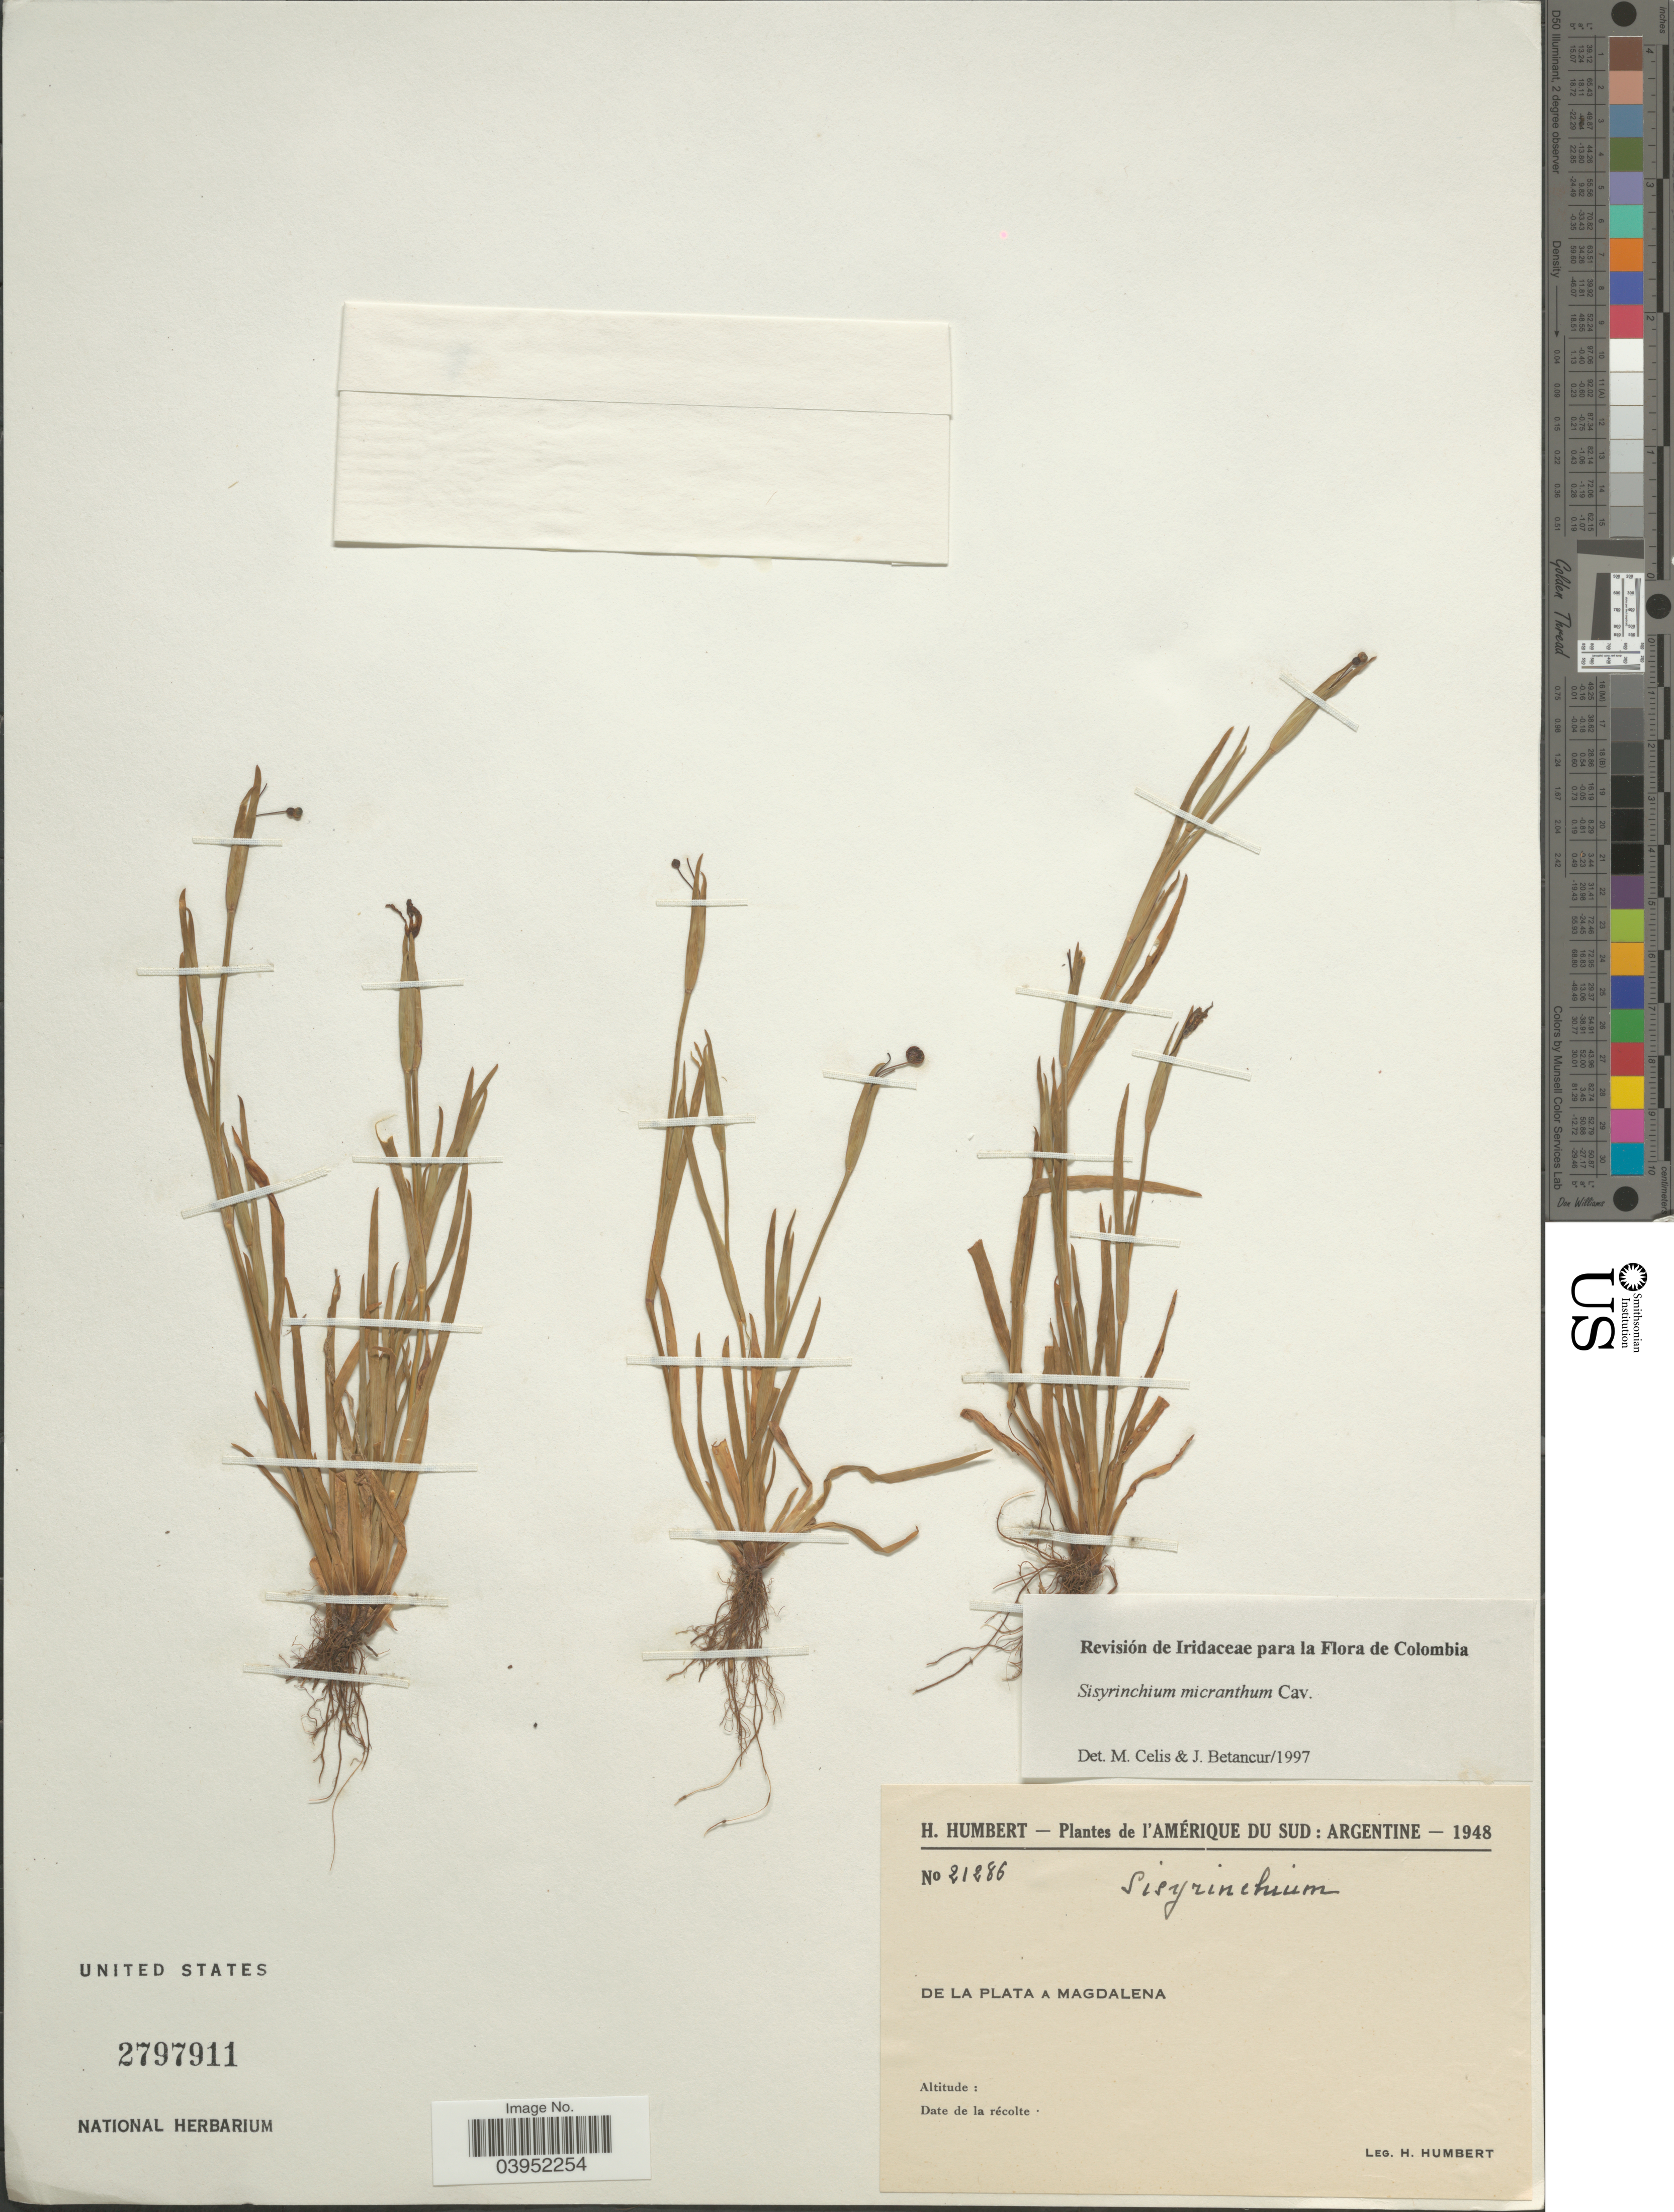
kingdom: Plantae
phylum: Tracheophyta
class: Liliopsida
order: Asparagales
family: Iridaceae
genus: Sisyrinchium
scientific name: Sisyrinchium micranthum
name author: Cav.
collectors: H. Humbert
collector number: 21286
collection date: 1948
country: Colombia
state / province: Magdalena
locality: L'Amérique du Sud. De la Plata a Magdalena.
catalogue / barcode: US 2797911